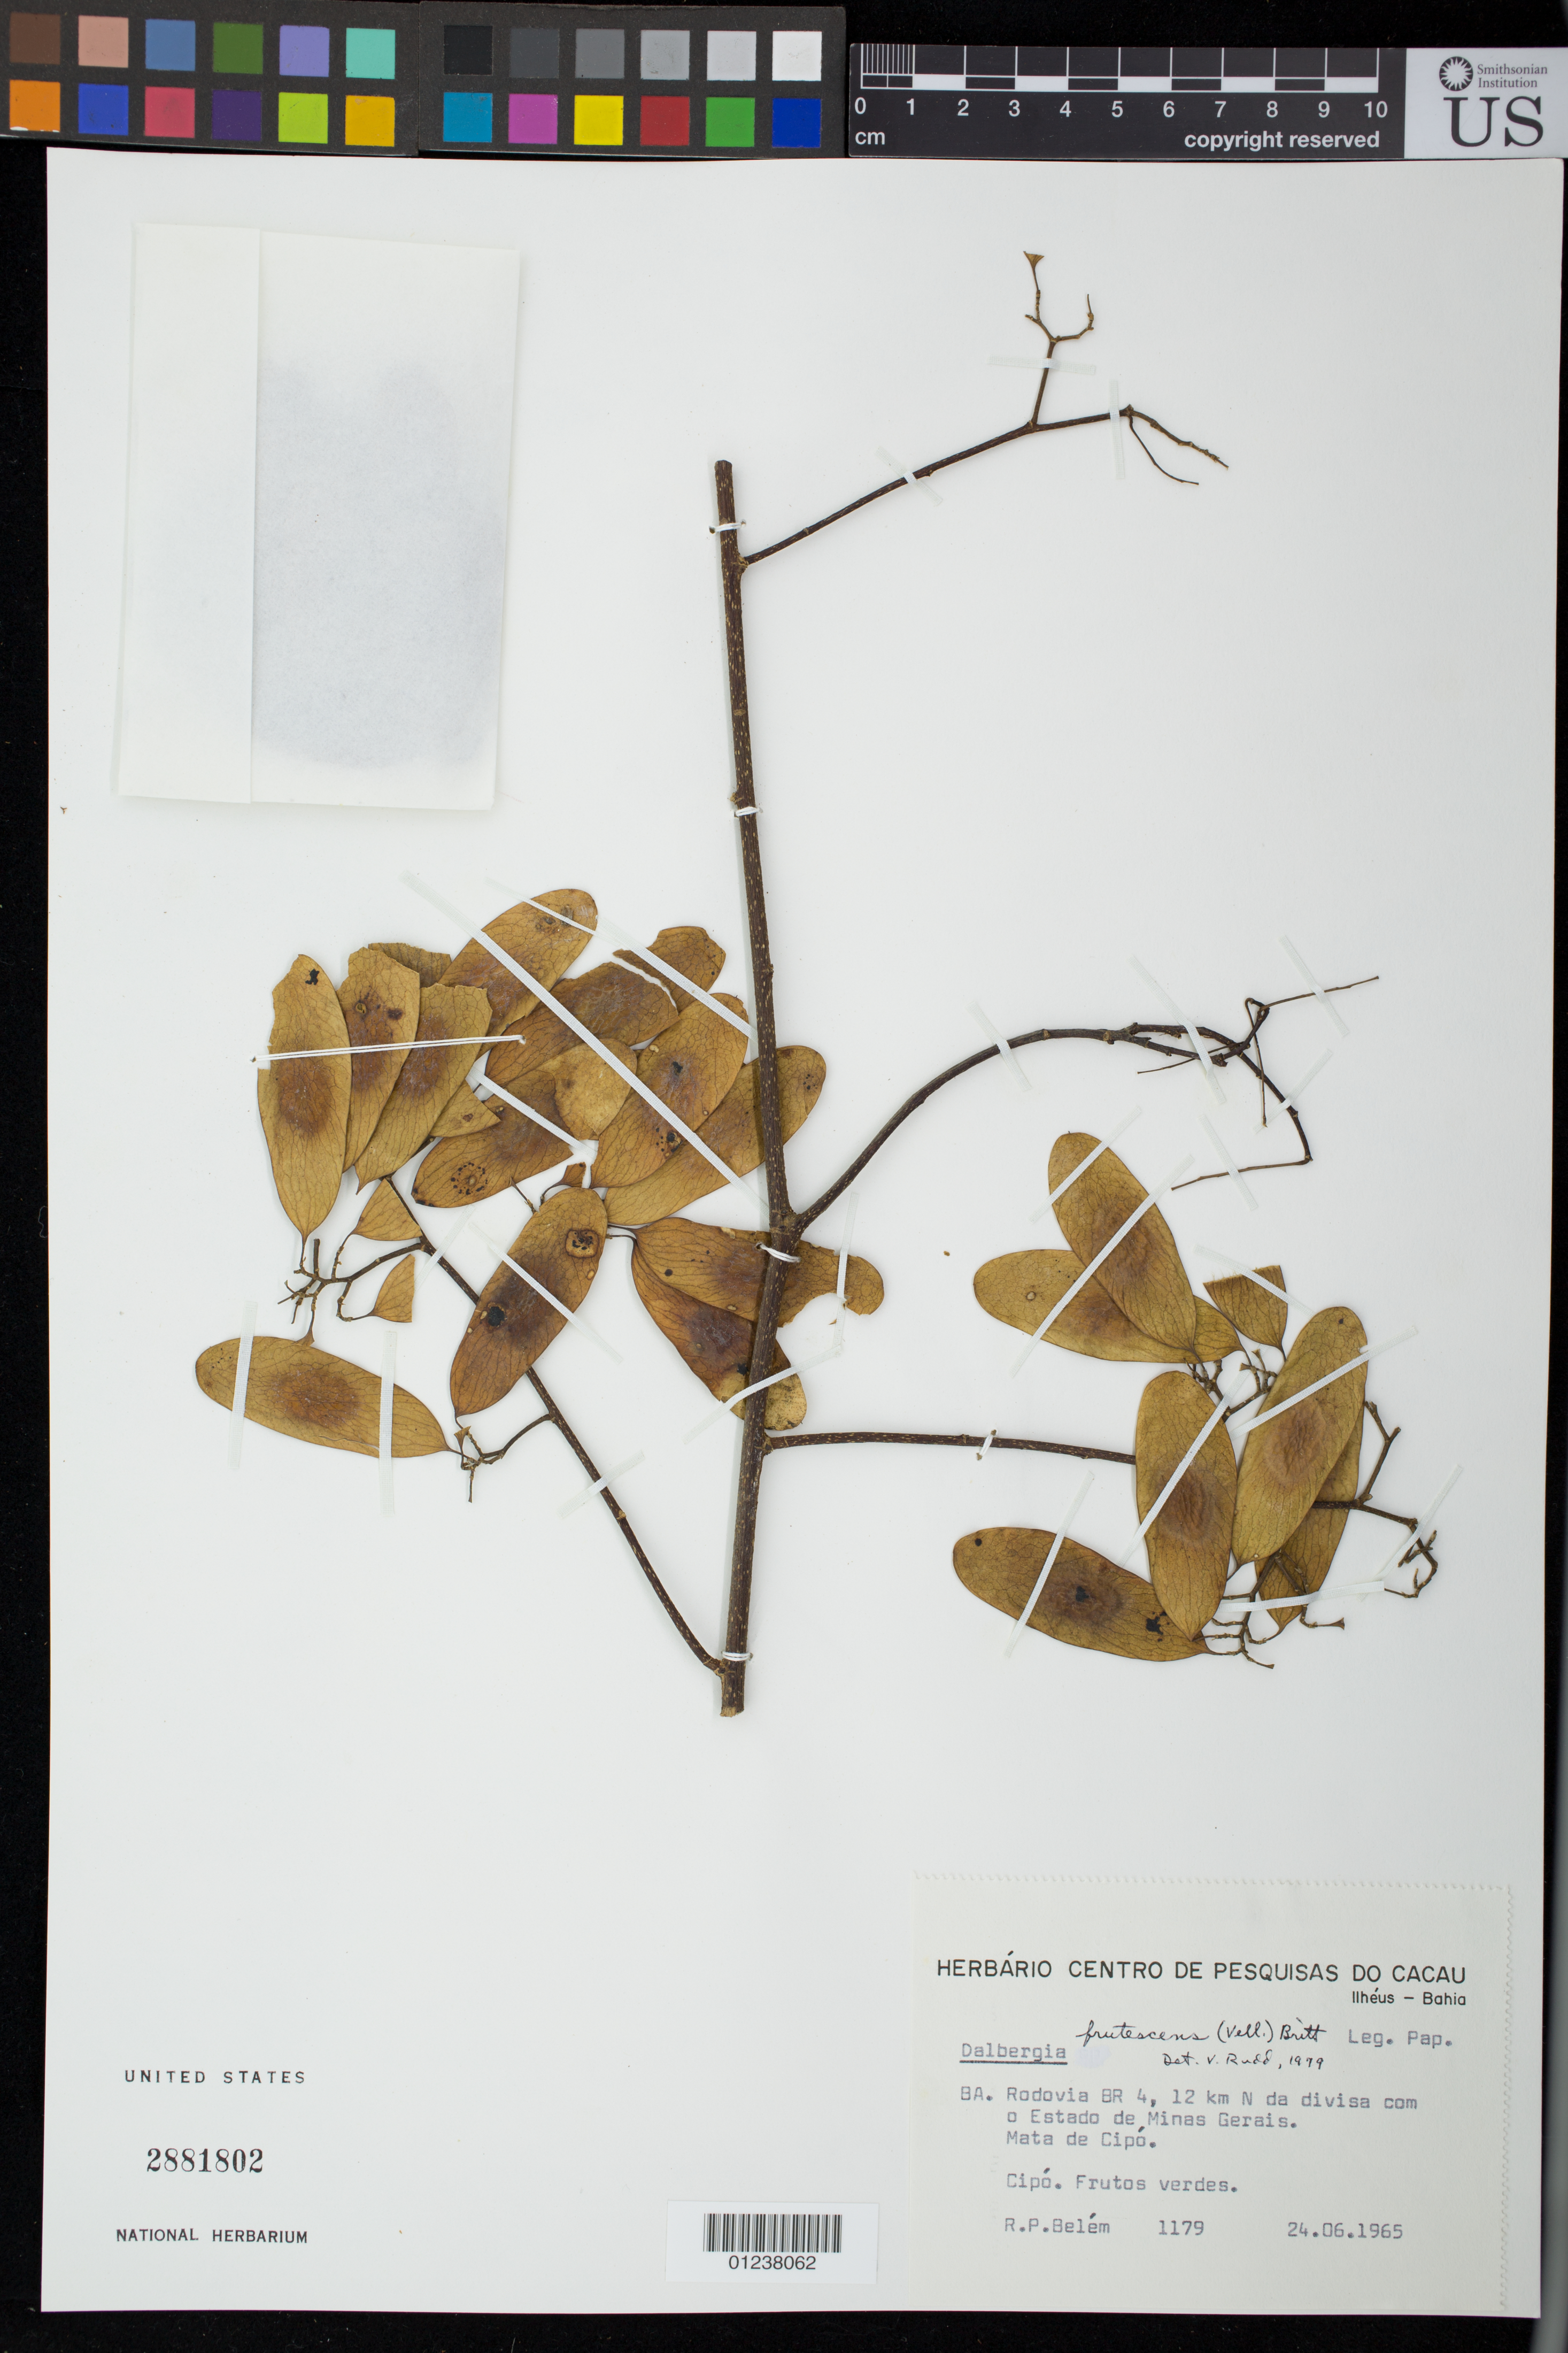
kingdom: Plantae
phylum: Tracheophyta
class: Magnoliopsida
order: Fabales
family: Fabaceae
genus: Dalbergia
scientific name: Dalbergia frutescens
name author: (Vell.) Britton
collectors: R. Belém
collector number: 1179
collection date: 1965-06-24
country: Brazil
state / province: Bahia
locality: BA. Rodovia Br 4, 12 km N da divisa com o Estado de Minas Gerais.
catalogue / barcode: US 2881802